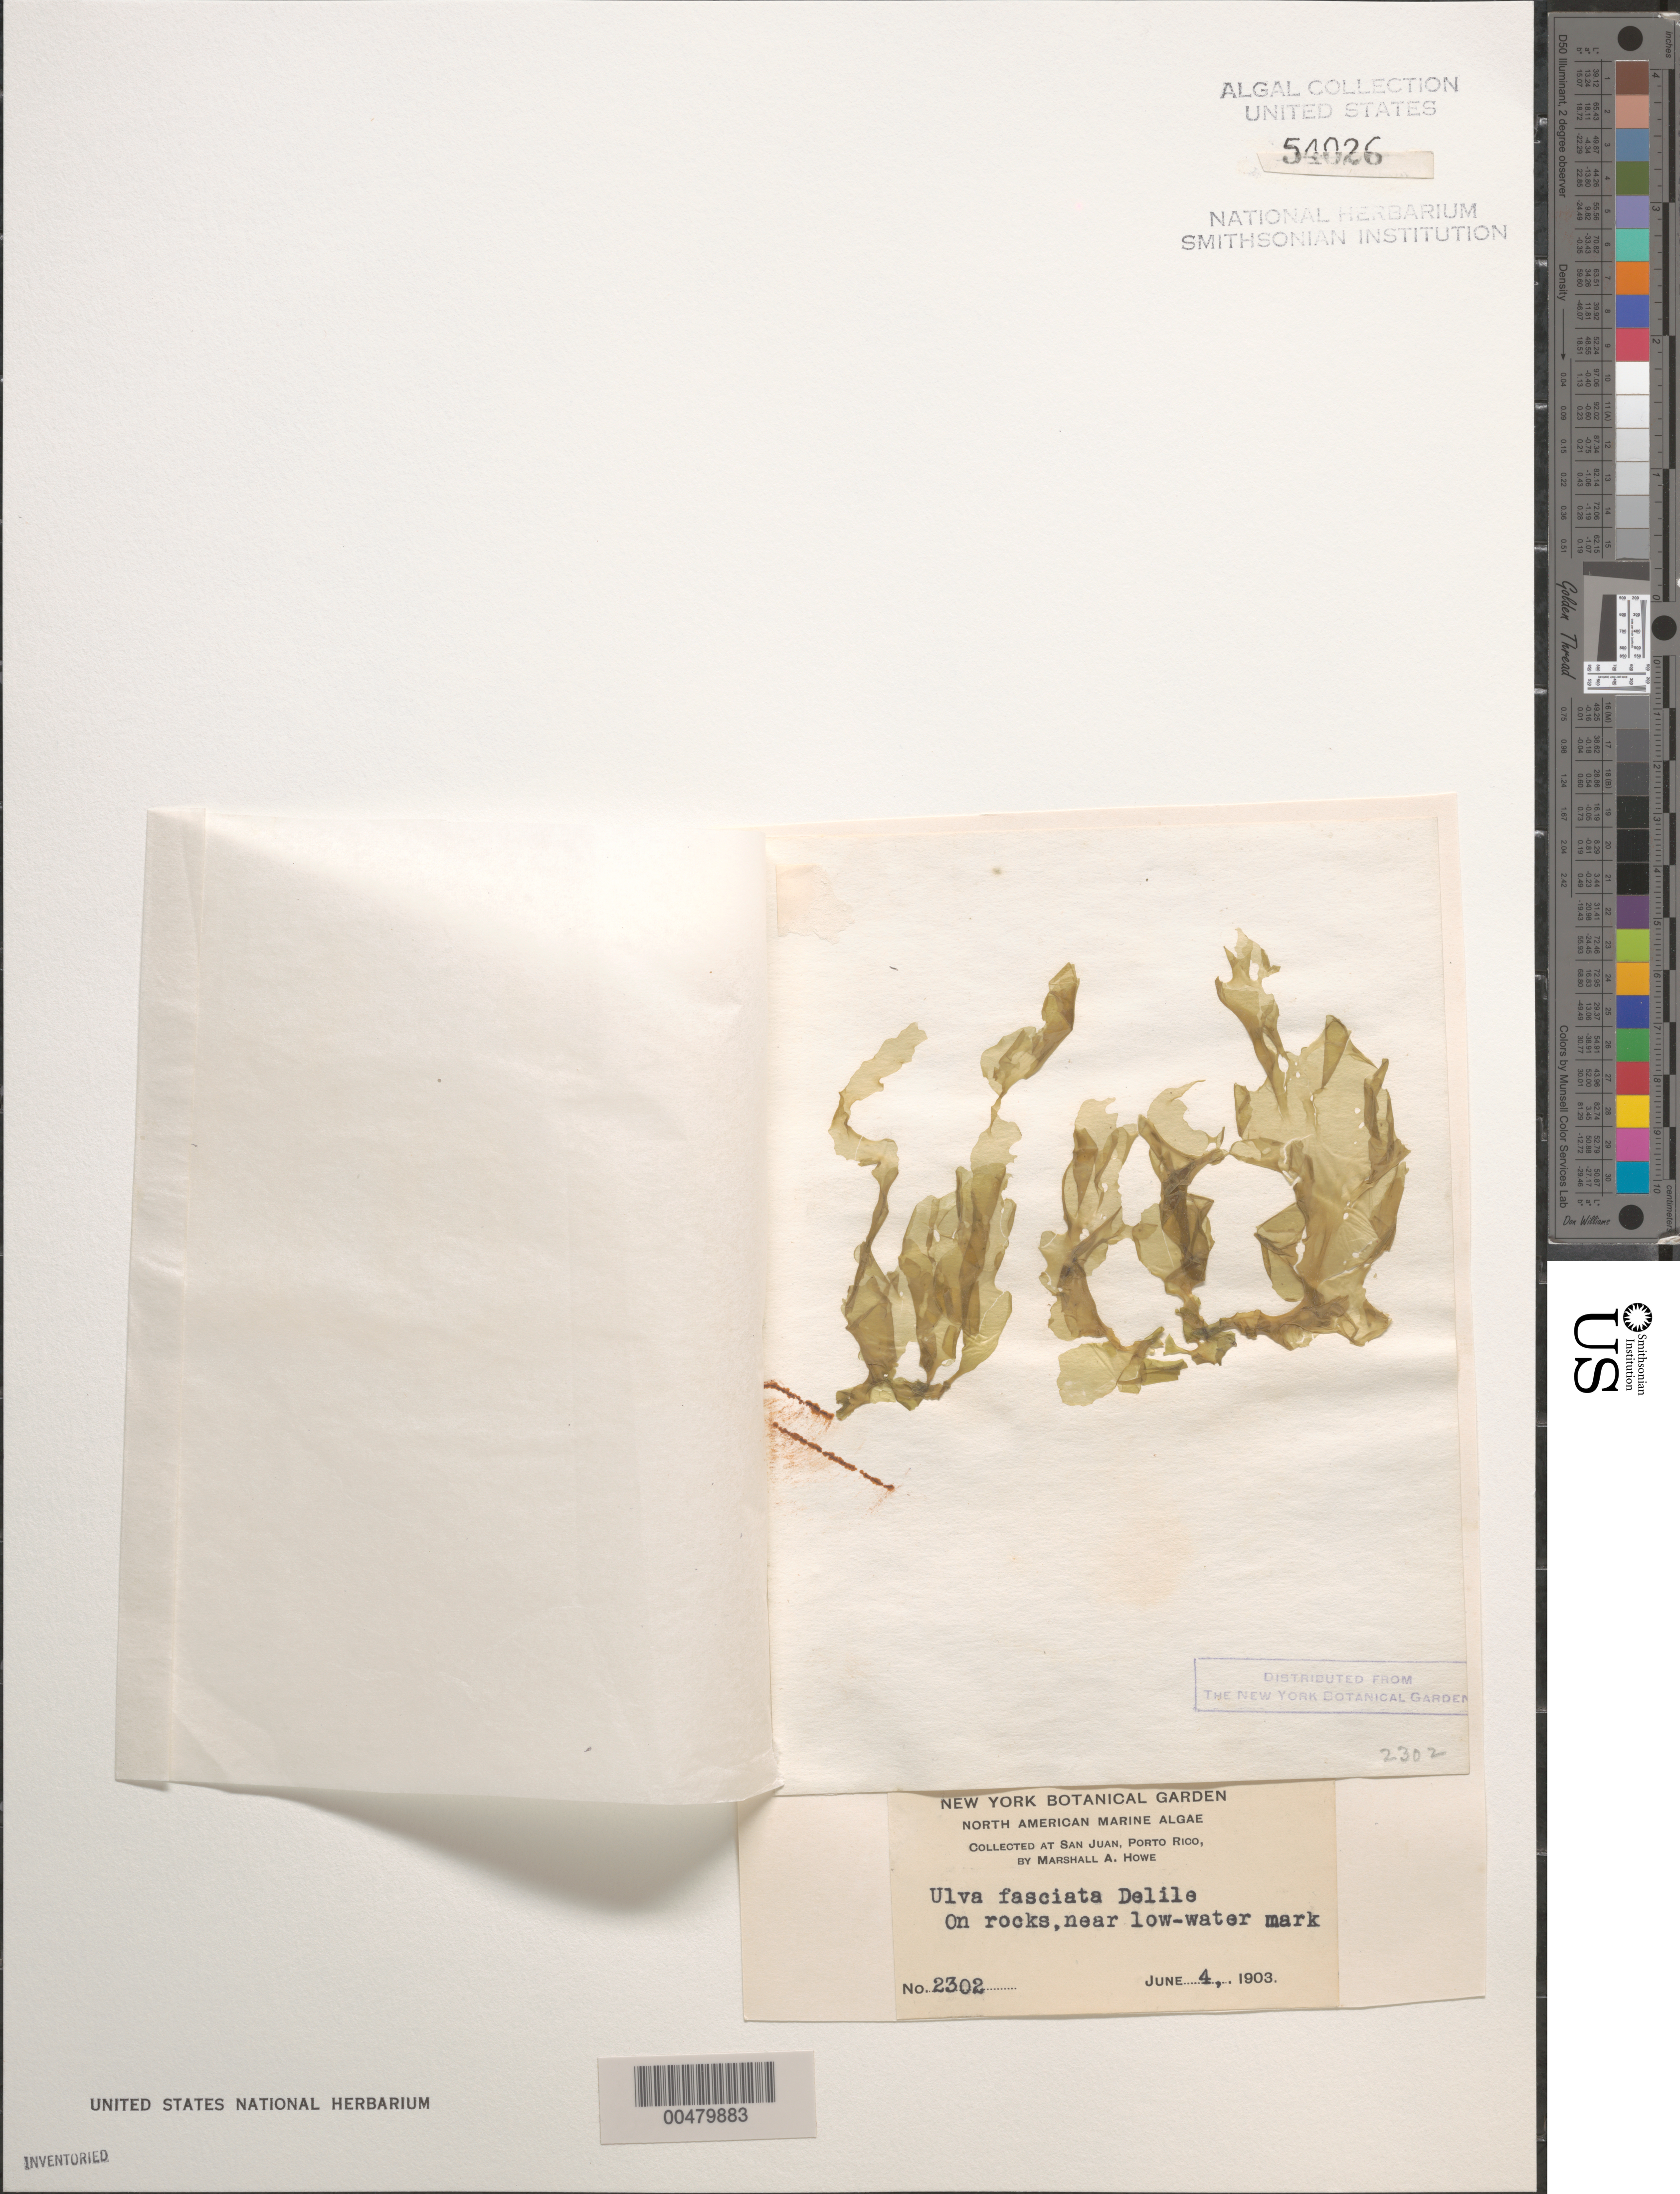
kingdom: Plantae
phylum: Chlorophyta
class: Ulvophyceae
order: Ulvales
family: Ulvaceae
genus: Ulva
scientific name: Ulva lactuca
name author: L.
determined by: Algae name updating Project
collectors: M. A. Howe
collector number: MAH 2302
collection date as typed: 04 Jun 1903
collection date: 1903-06-04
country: Puerto Rico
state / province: San Juan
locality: San Juan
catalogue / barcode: US 54026